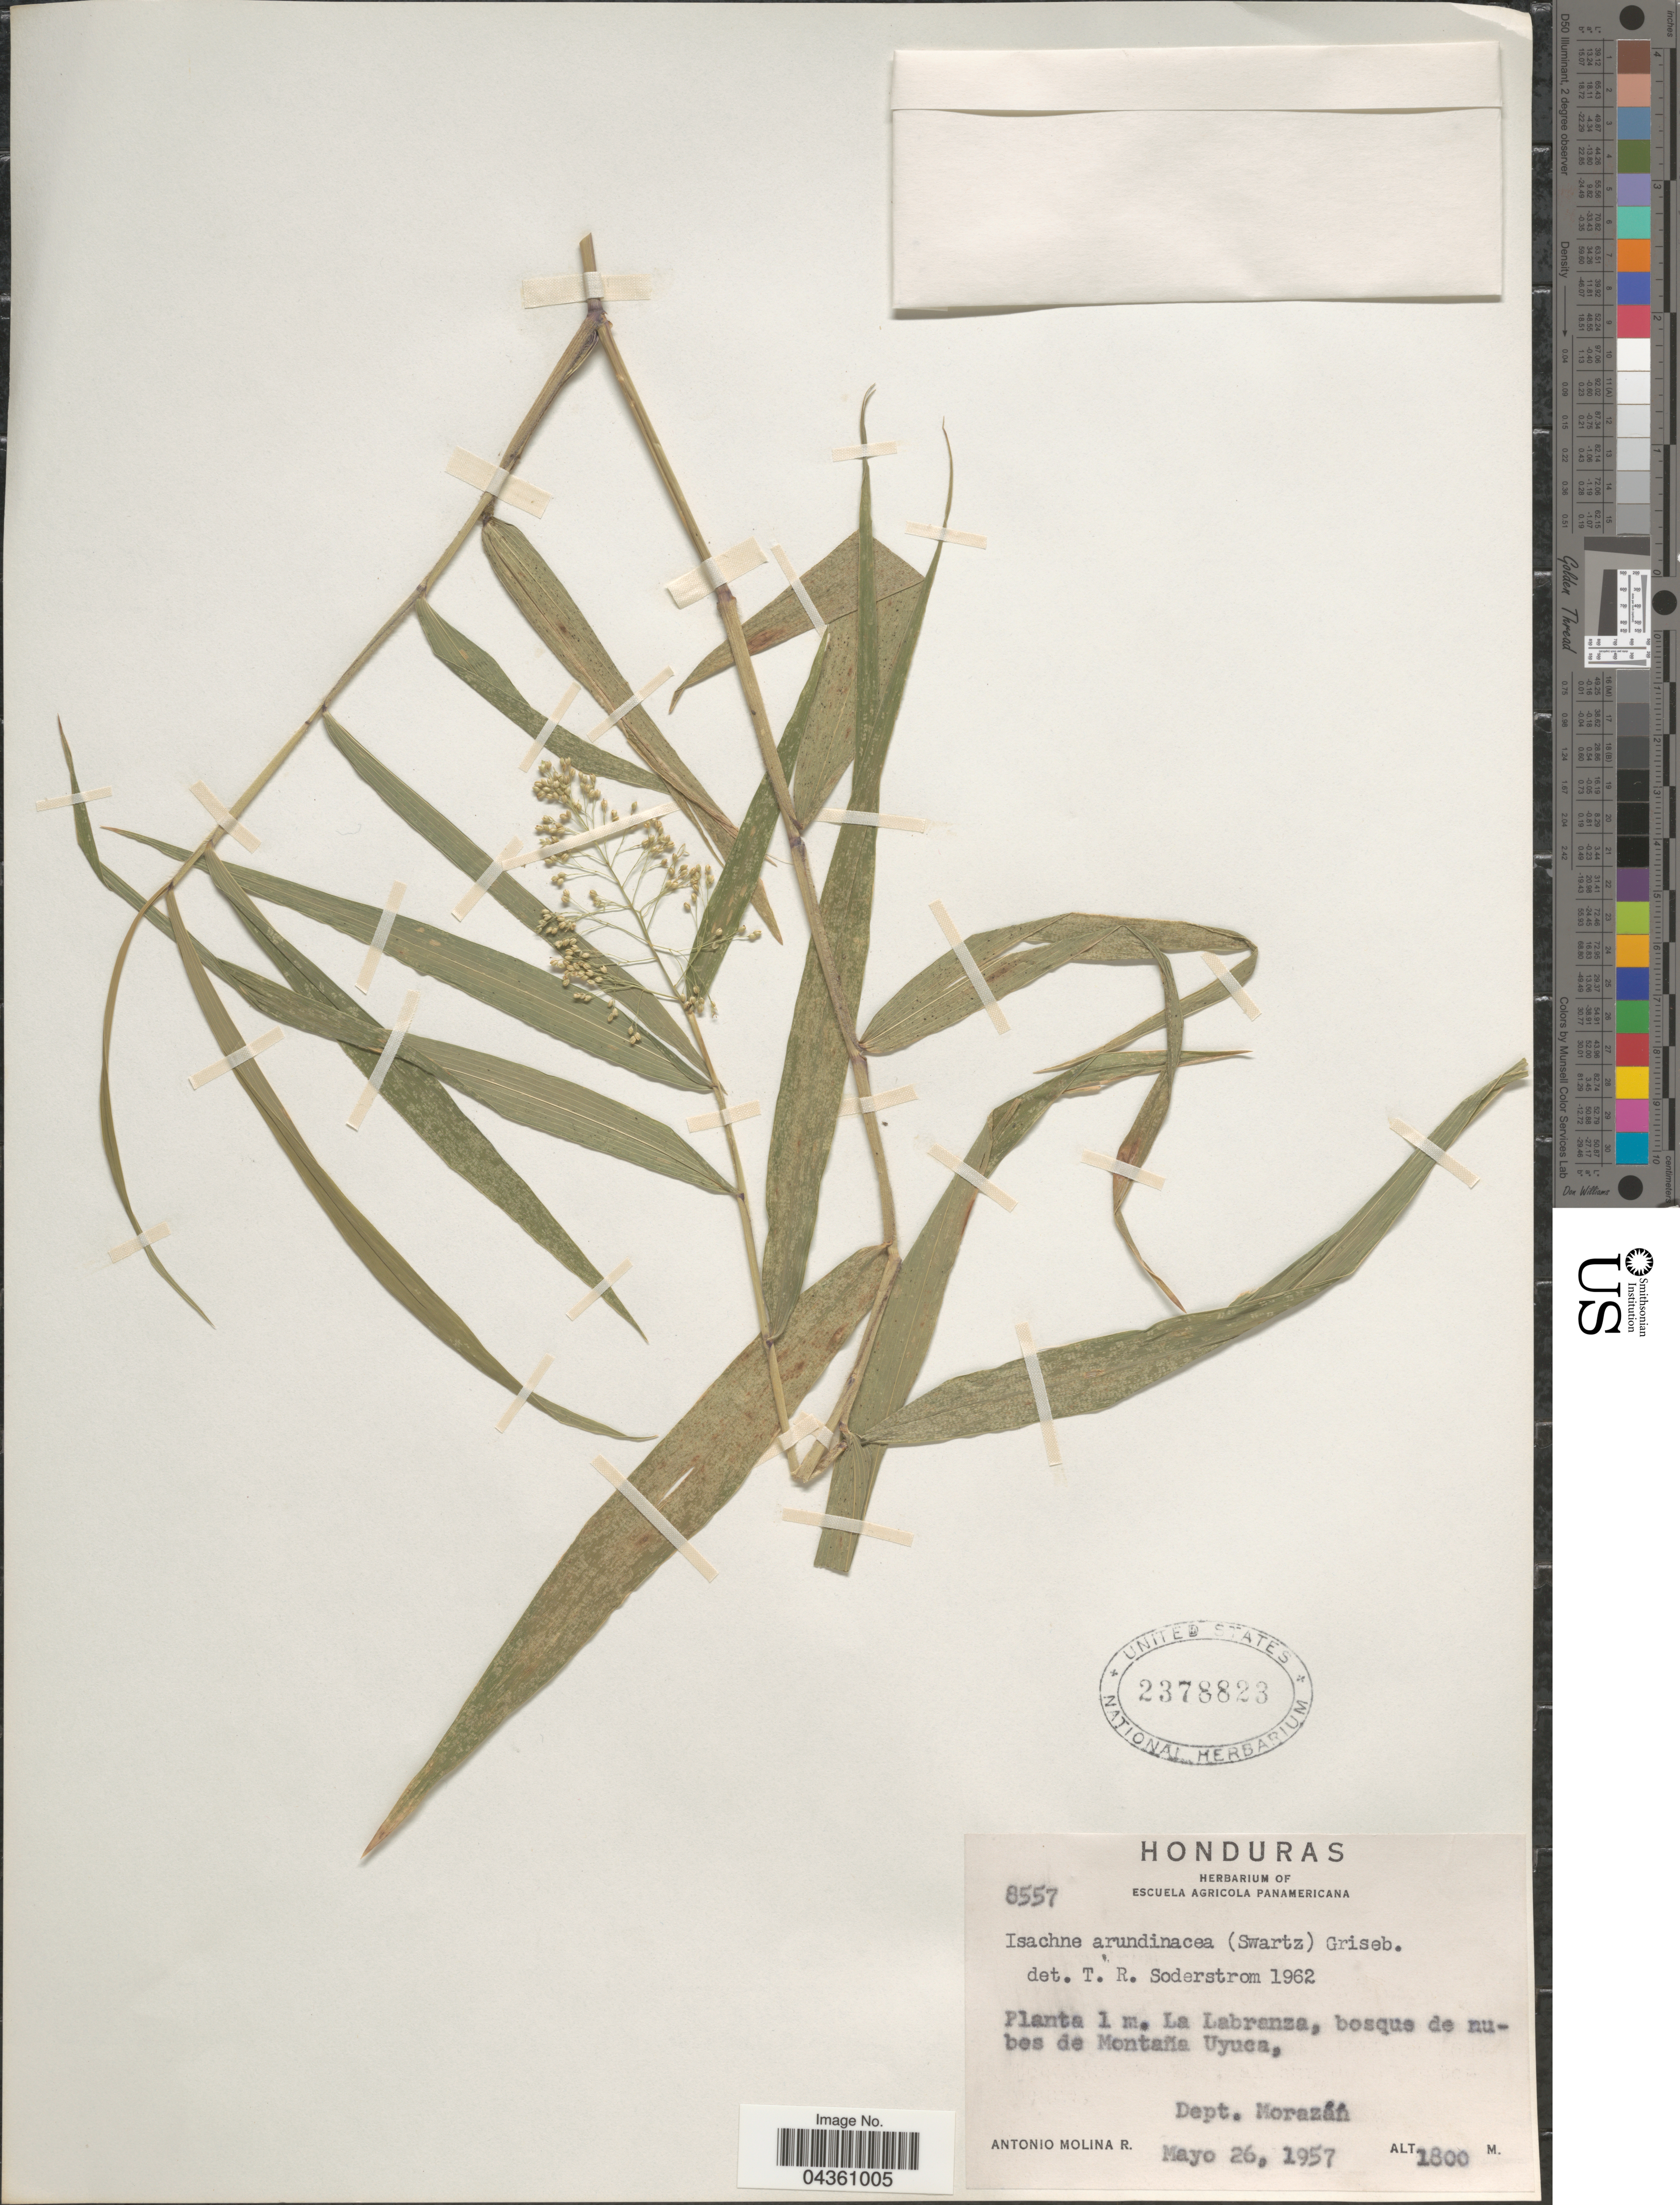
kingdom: Plantae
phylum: Tracheophyta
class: Liliopsida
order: Poales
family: Poaceae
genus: Isachne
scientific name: Isachne arundinacea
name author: (Sw.) Griseb.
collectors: A. Molina R.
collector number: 8557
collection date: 1957-05-26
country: Honduras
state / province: Fco. Morazán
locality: La Labranza, bosque de nubes de Montaña Uyuca, Dept. Morazán.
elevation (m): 1800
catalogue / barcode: US 2378823